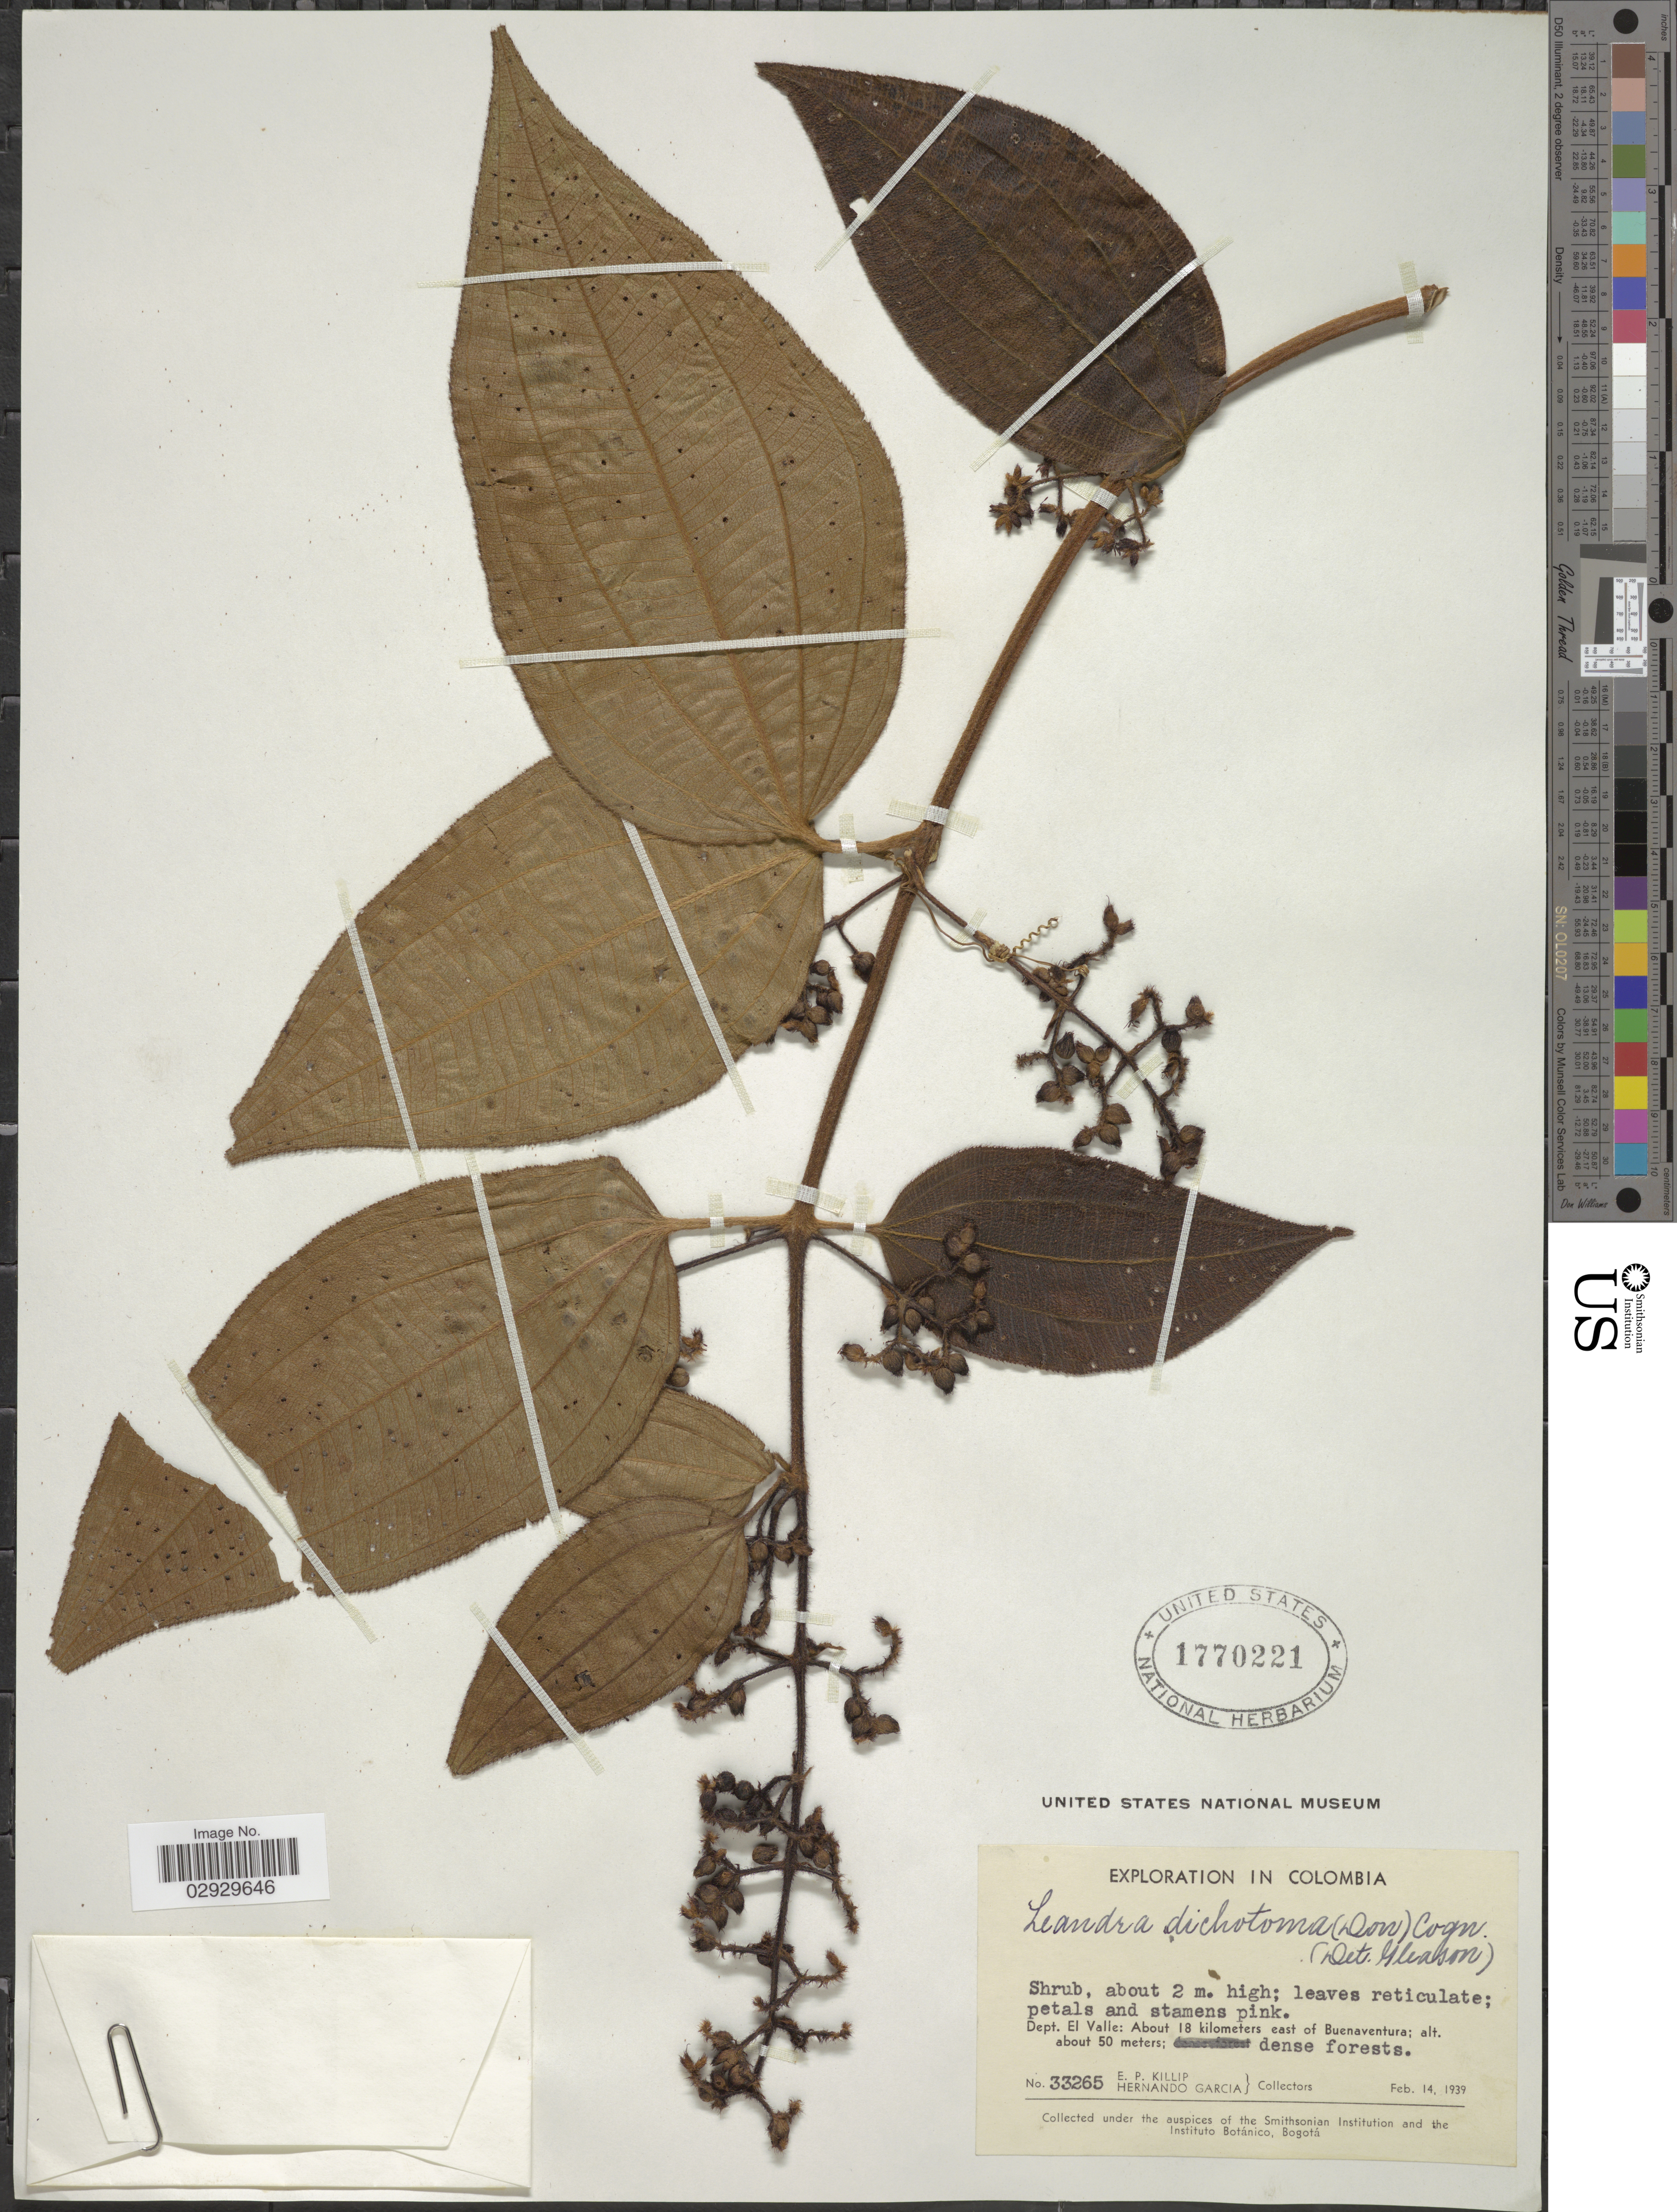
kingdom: Plantae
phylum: Tracheophyta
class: Magnoliopsida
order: Myrtales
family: Melastomataceae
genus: Leandra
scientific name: Leandra granatensis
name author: Gleason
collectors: E. P. Killip & H. Garcia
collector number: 33265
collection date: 1939-02-14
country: Colombia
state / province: Valle del Cauca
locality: Dept. El Valle: About 18 kilometers east of Buenaventura.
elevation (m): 50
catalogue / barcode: US 1770221